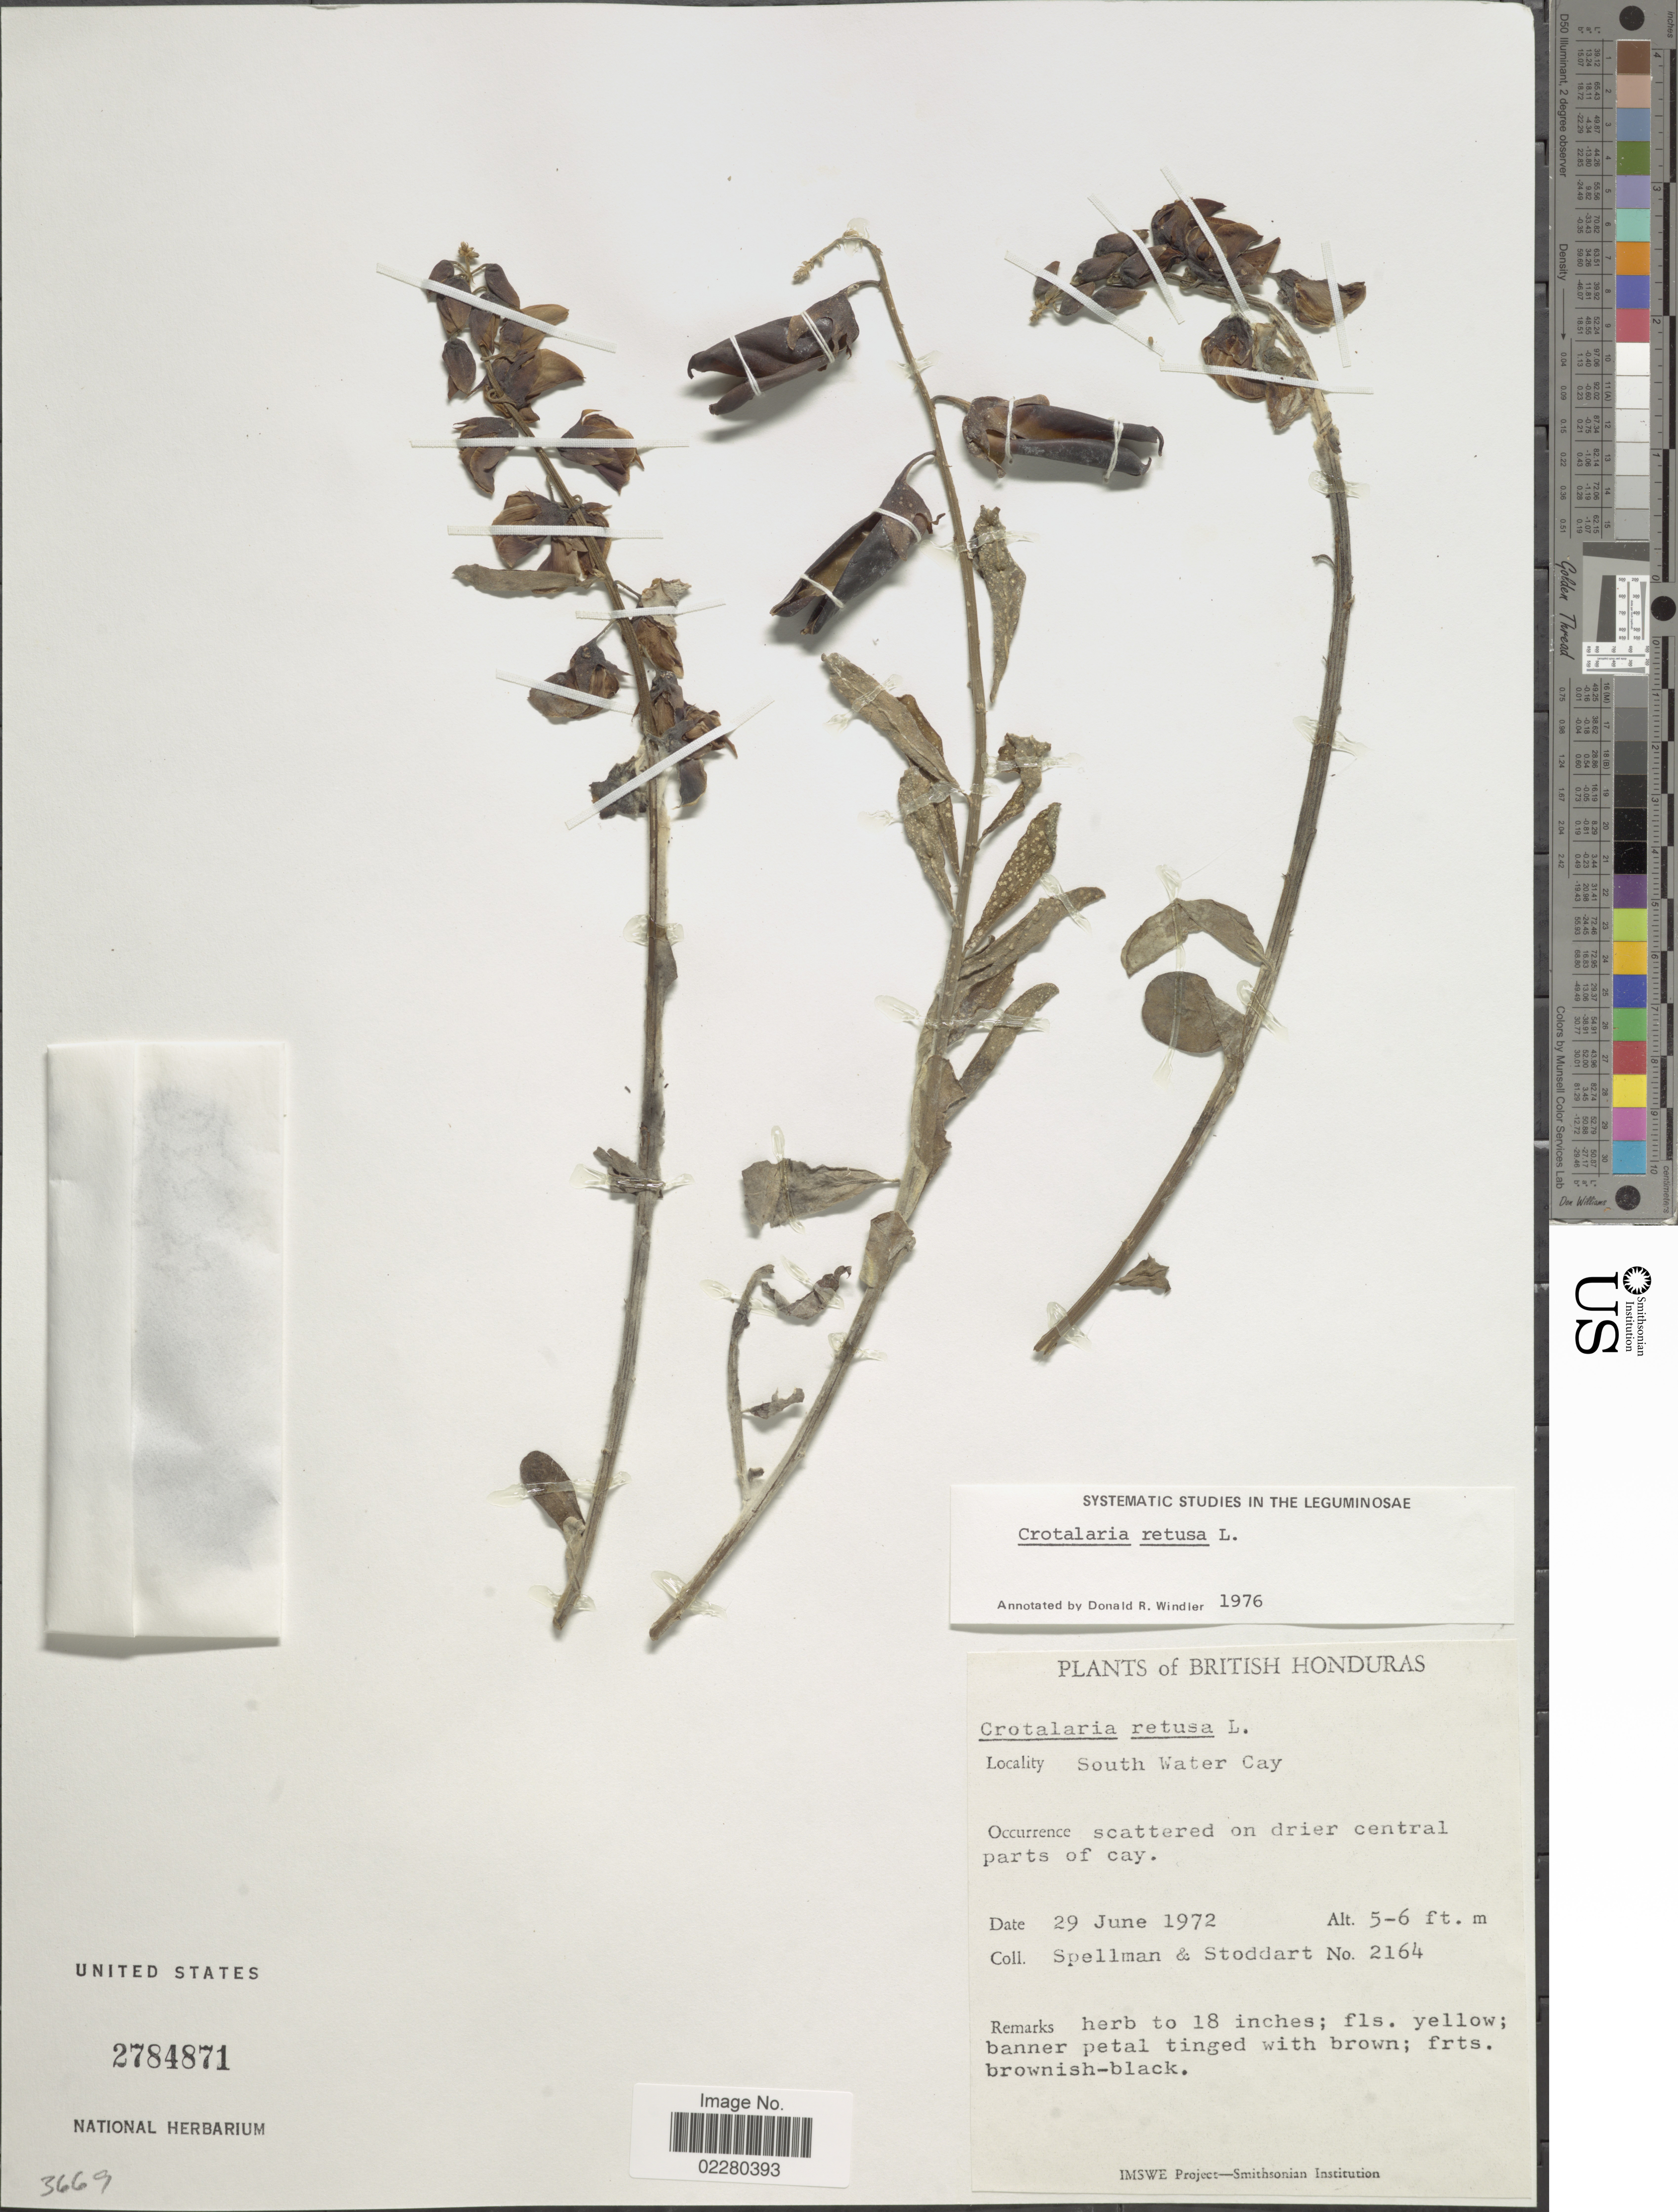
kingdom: Plantae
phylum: Tracheophyta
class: Magnoliopsida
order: Fabales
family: Fabaceae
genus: Crotalaria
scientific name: Crotalaria retusa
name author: L.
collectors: Spellman, -- & -. Stoddart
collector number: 2164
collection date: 1972-06-29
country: Belize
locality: British Honduras. South Water Cay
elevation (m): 2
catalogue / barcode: US 2784871